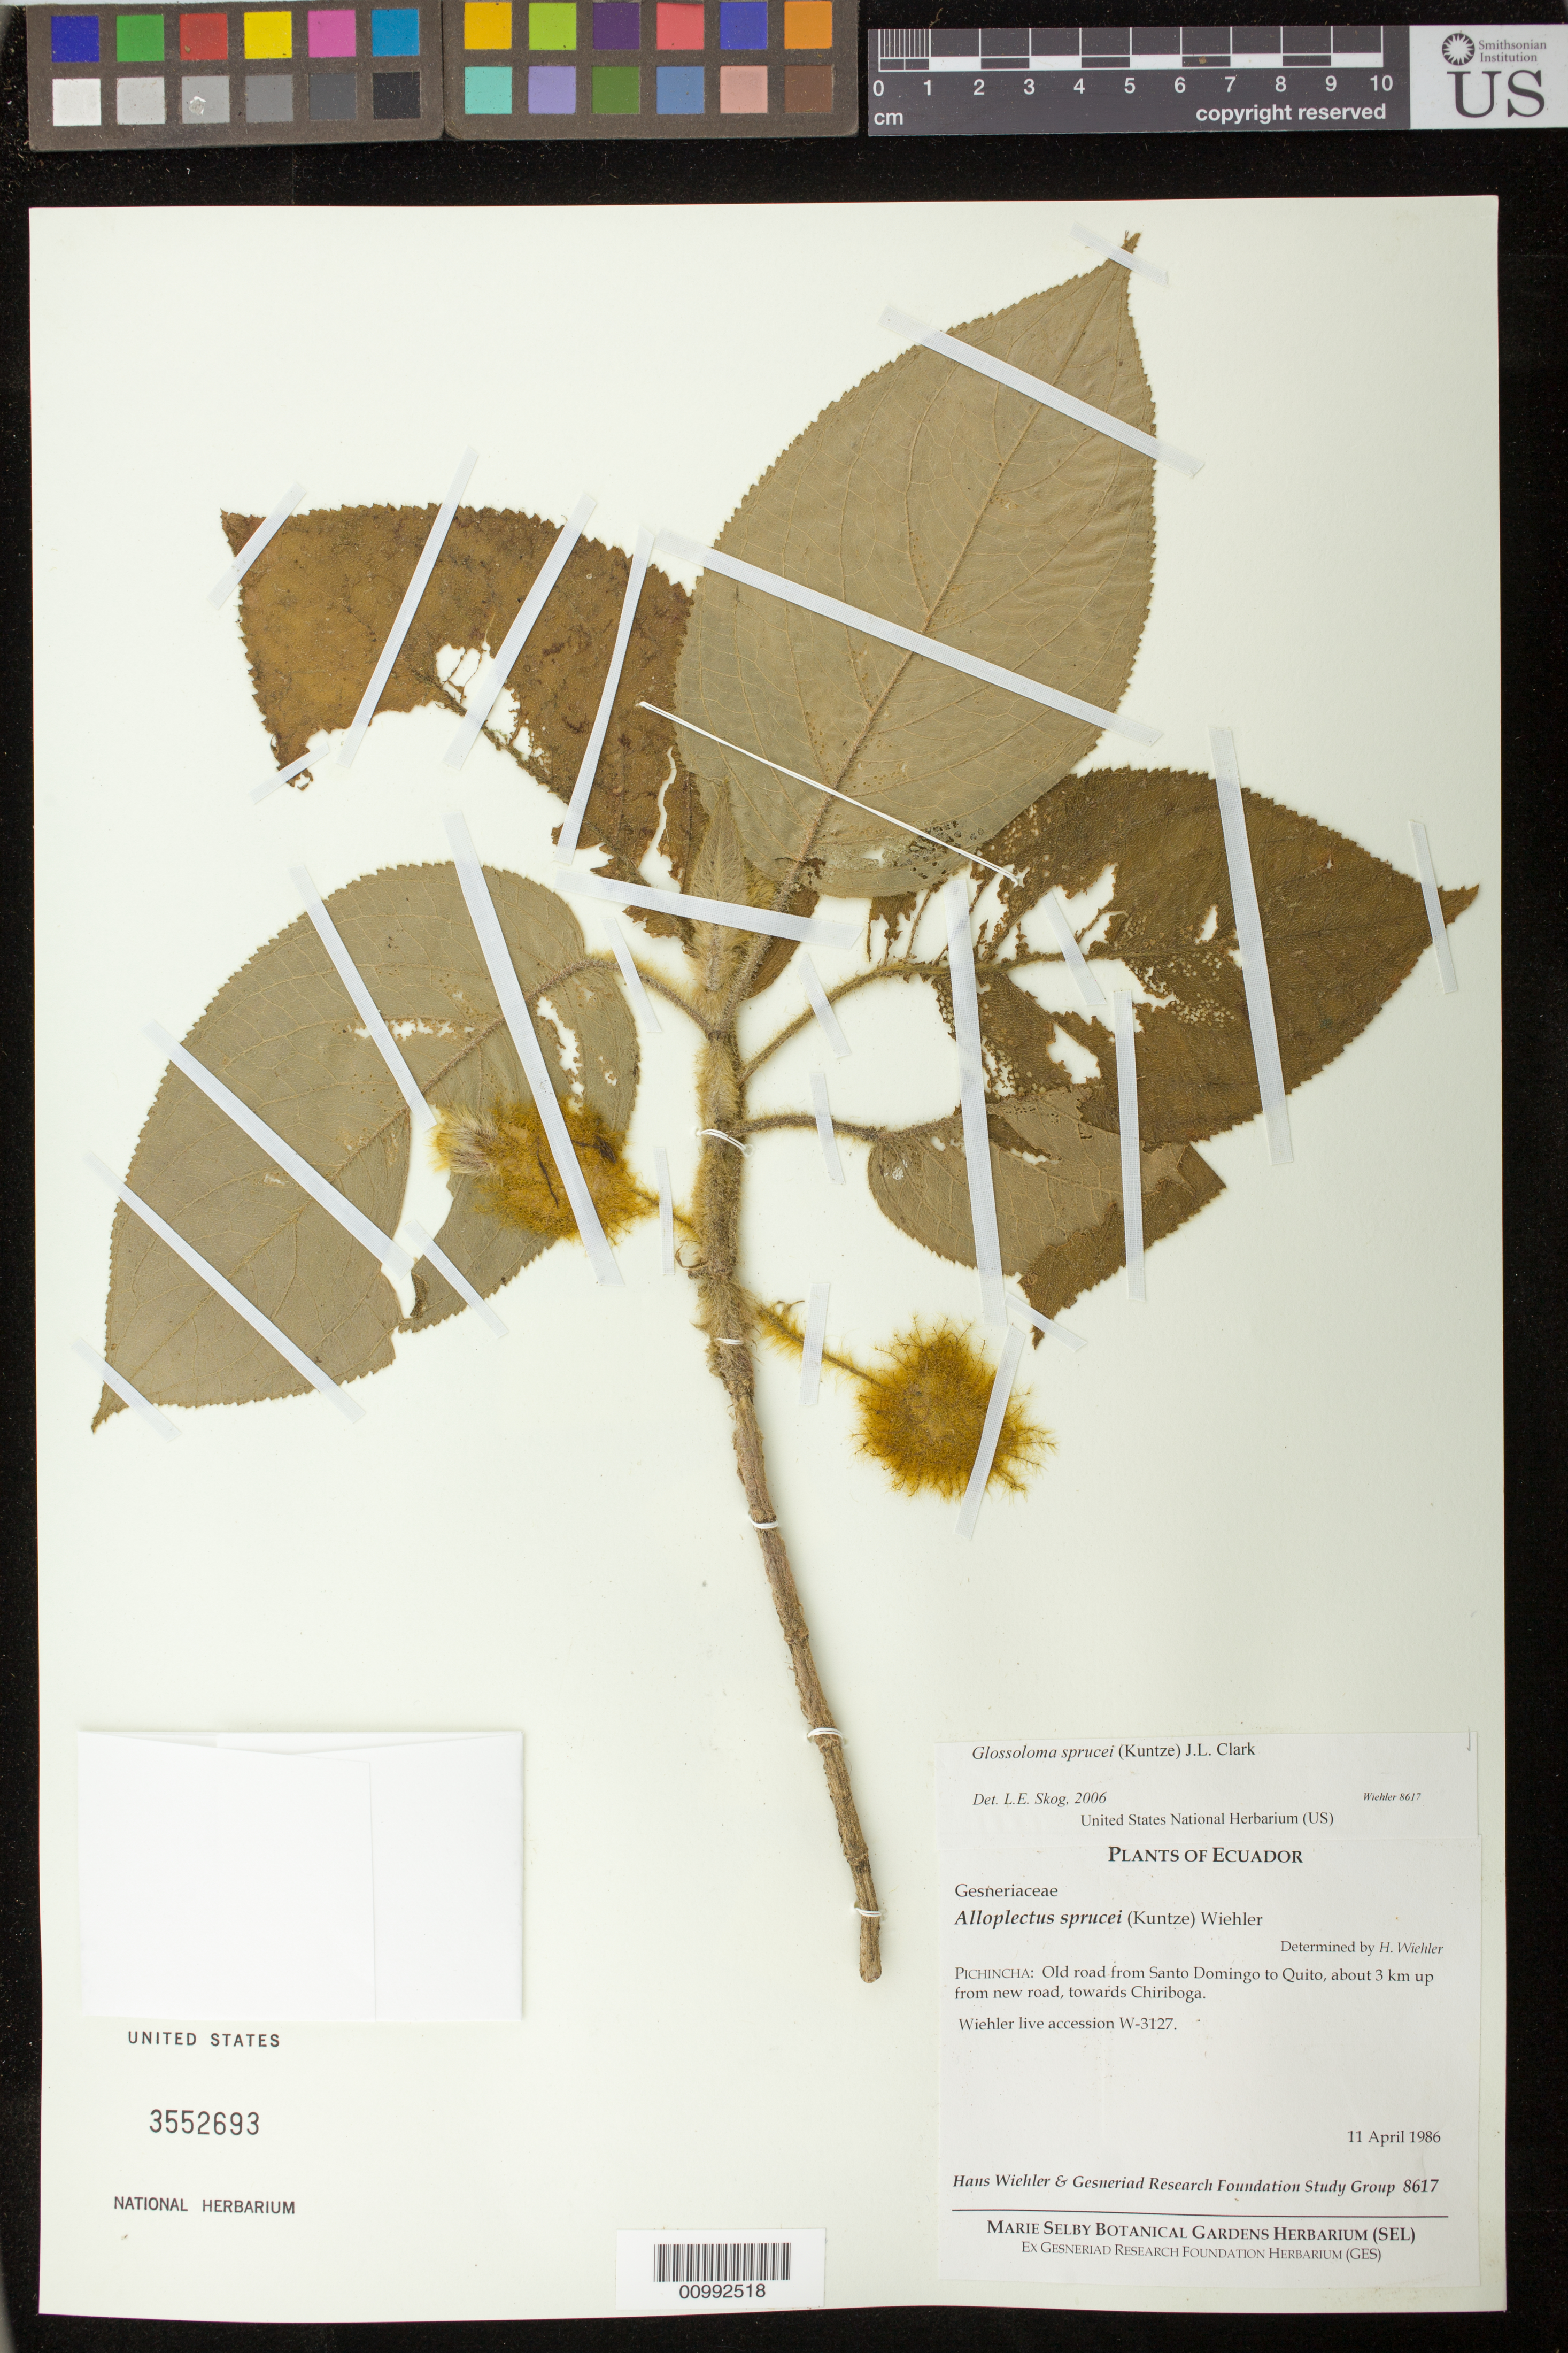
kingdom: Plantae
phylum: Tracheophyta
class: Magnoliopsida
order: Lamiales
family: Gesneriaceae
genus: Glossoloma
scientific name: Glossoloma sprucei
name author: (Kuntze) J.L. Clark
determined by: Skog, Laurence E.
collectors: H. J. Wiehler & GRF Study Group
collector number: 8617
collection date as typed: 11 Apr 1986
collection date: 1986-04-11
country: Ecuador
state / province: Pichincha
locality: Pichincha: old road from Santo Domingo to Quito, about 3 km up from new road, towards Chiriboga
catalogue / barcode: US 3552693